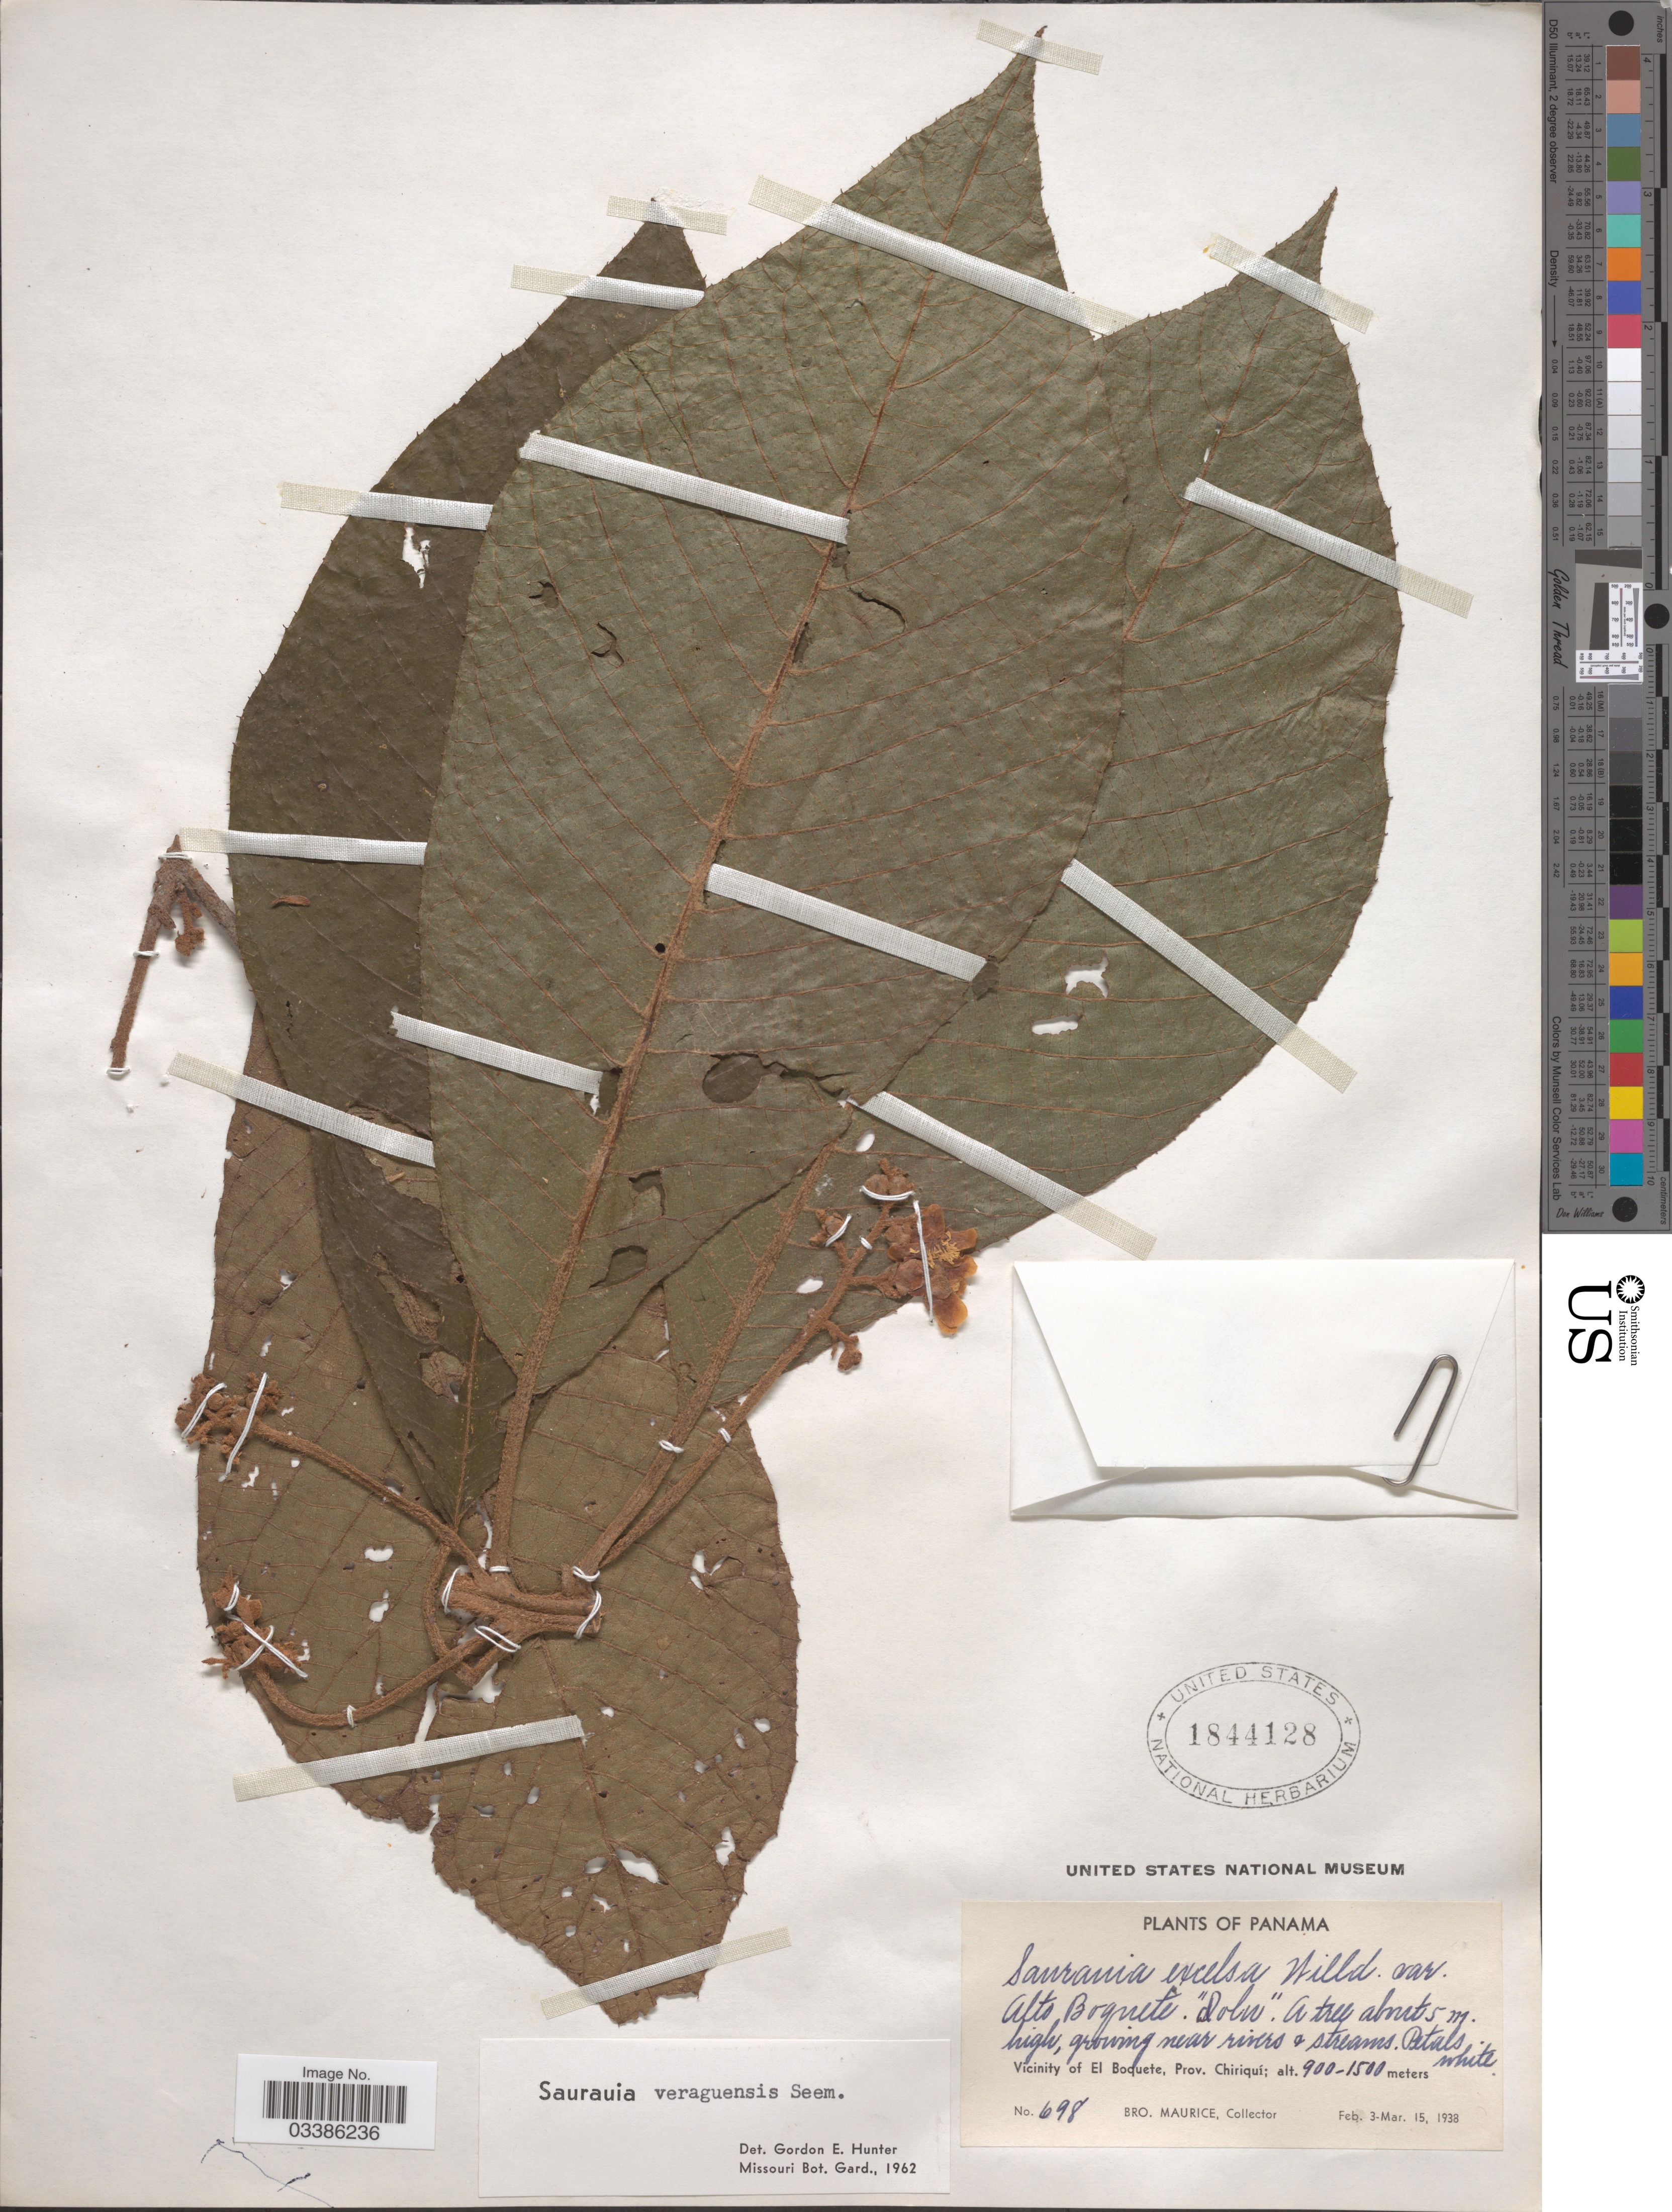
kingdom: Plantae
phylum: Tracheophyta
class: Magnoliopsida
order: Ericales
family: Actinidiaceae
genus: Saurauia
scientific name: Saurauia veraguasensis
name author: Seem.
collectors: B. Maurice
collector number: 698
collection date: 1938-02-03/1938-03-15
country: Panama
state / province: Chiriqui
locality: Alto Boquete. Vicinity of El Boquete.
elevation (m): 900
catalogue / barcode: US 1844128